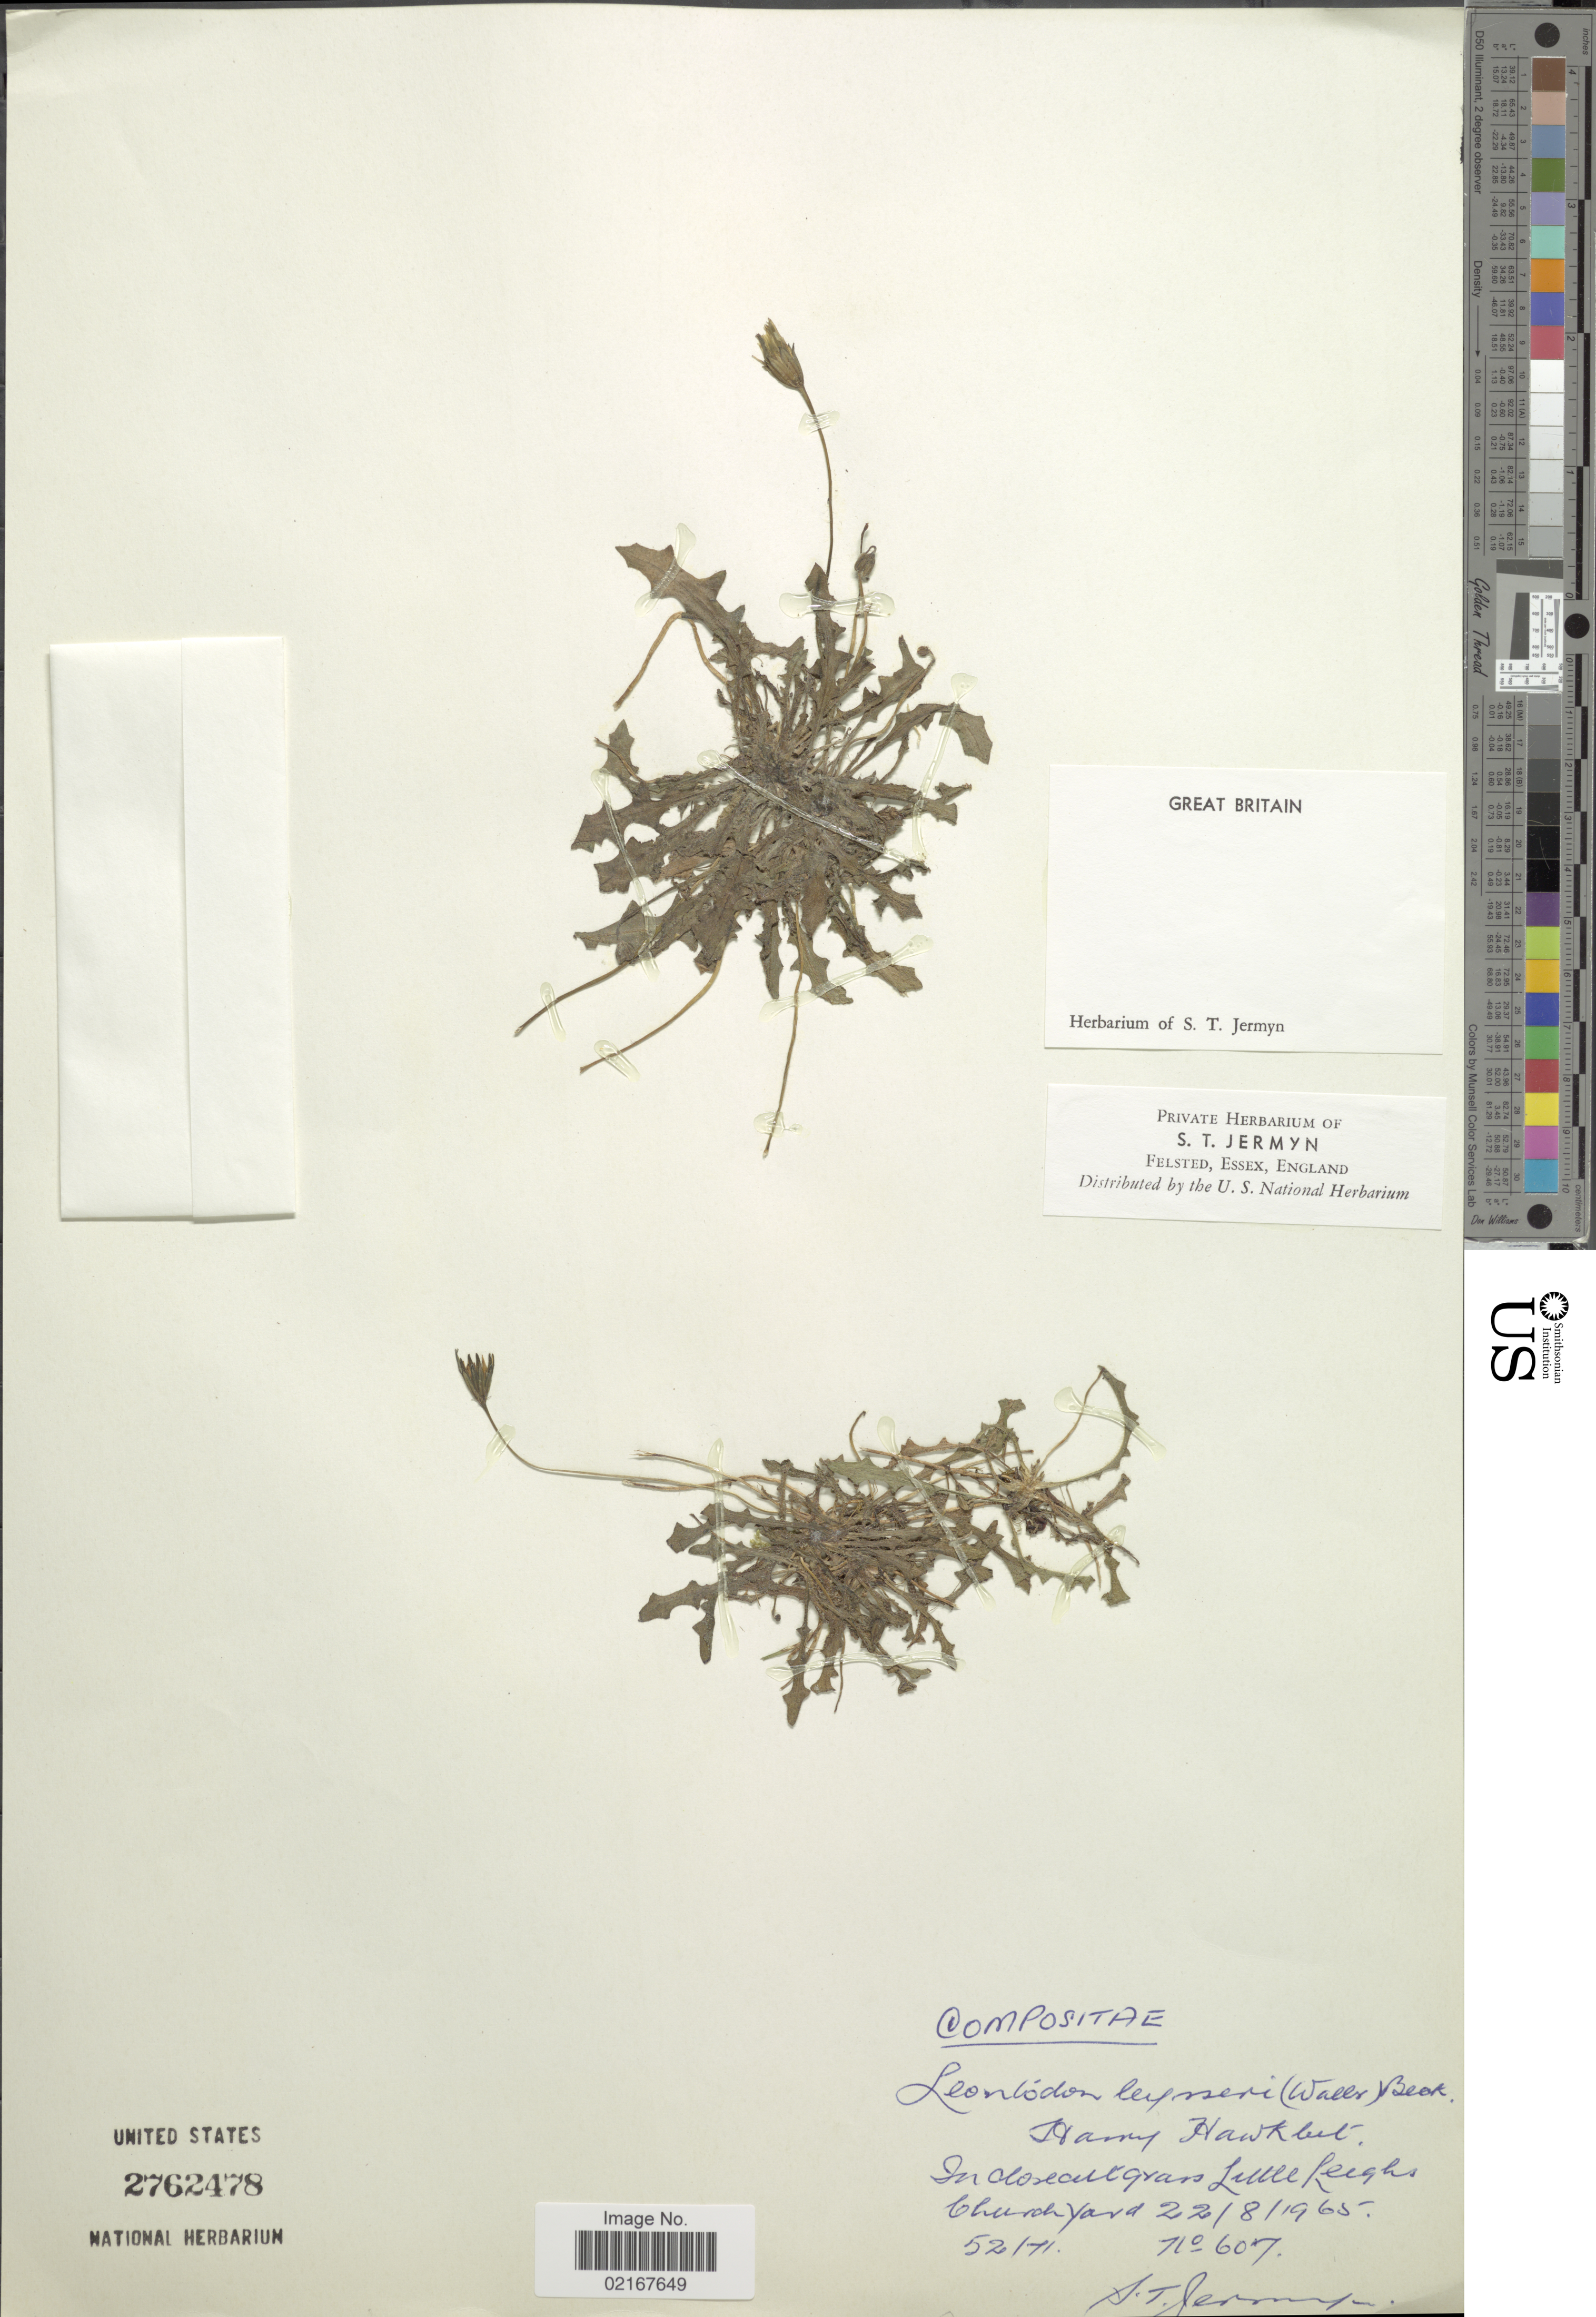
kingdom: Plantae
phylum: Tracheophyta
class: Magnoliopsida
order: Asterales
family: Asteraceae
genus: Leontodon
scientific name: Leontodon saxatilis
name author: Lam.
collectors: S. Jermyn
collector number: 607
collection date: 1965-08-22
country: United Kingdom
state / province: England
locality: Great Britain, Harry Hawkpit, Little Leighs Church Yard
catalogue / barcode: US 2762478